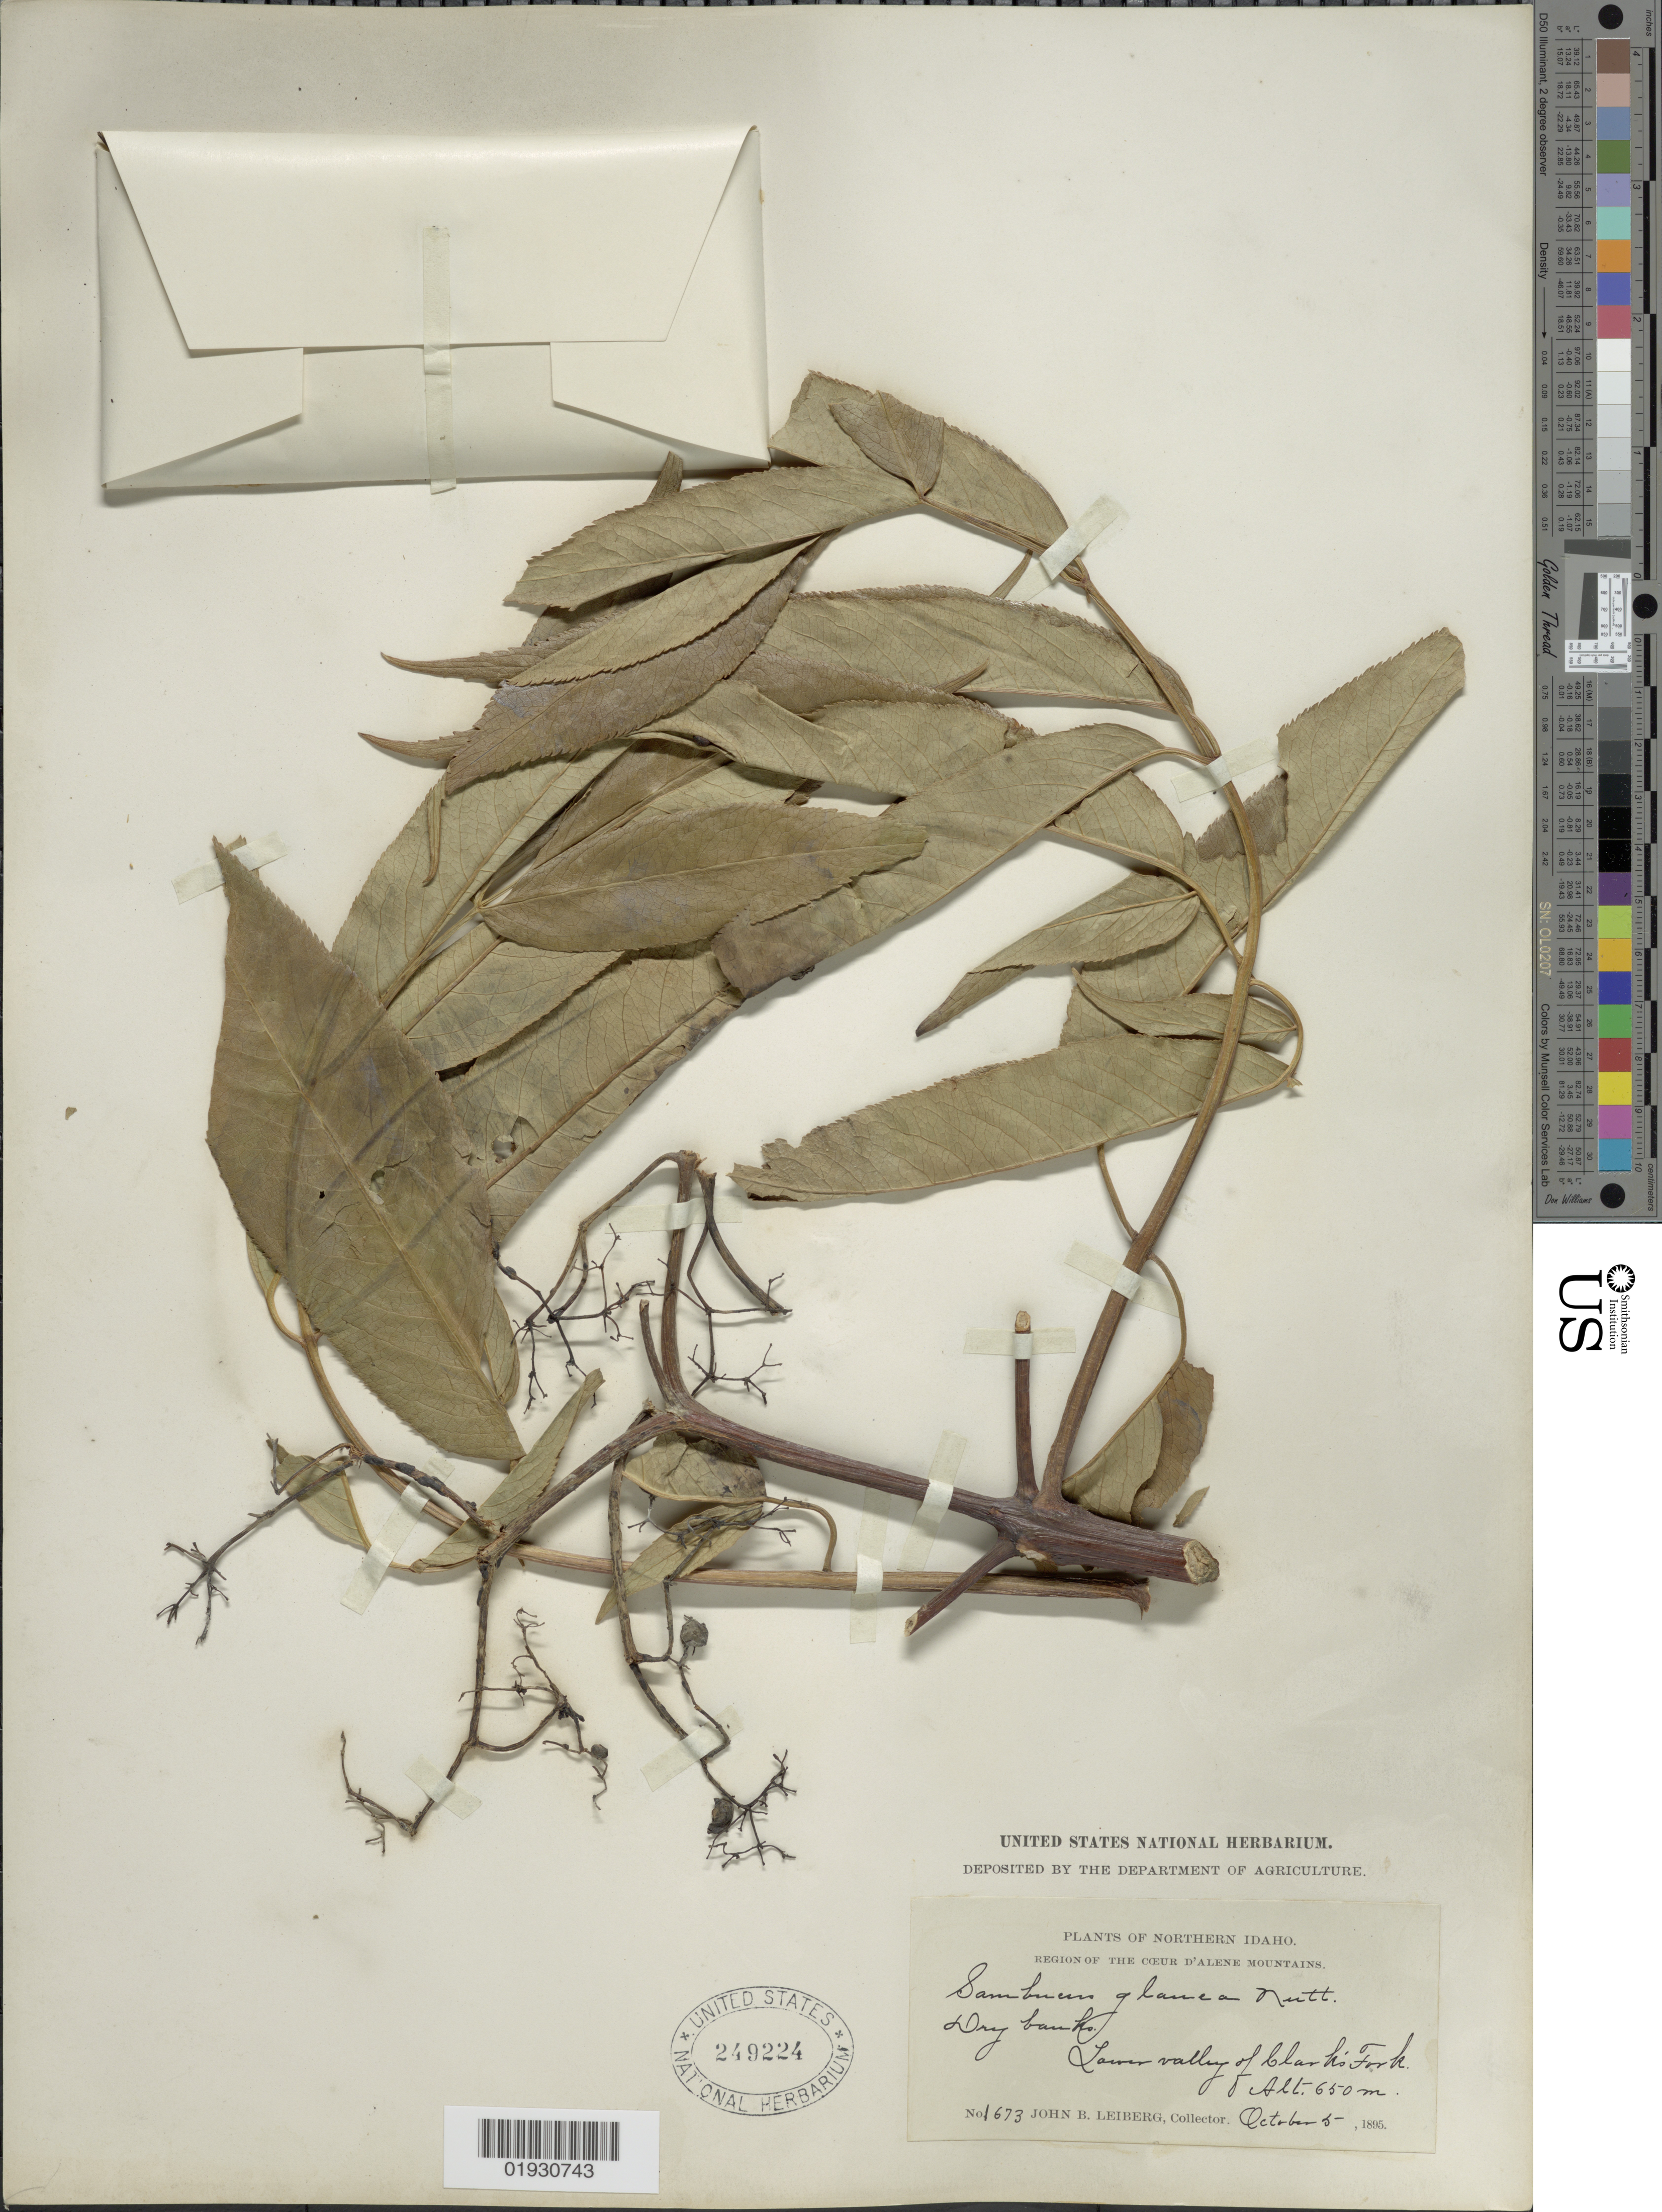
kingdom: Plantae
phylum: Tracheophyta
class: Magnoliopsida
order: Dipsacales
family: Viburnaceae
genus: Sambucus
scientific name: Sambucus cerulea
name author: Raf.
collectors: J. B. Leiberg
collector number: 1673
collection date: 1895-10-05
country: United States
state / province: Idaho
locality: Northern Idaho, Region of the Coeur D'Alene Mountains, Lower valley of Clark's Fork.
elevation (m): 650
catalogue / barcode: US 249224